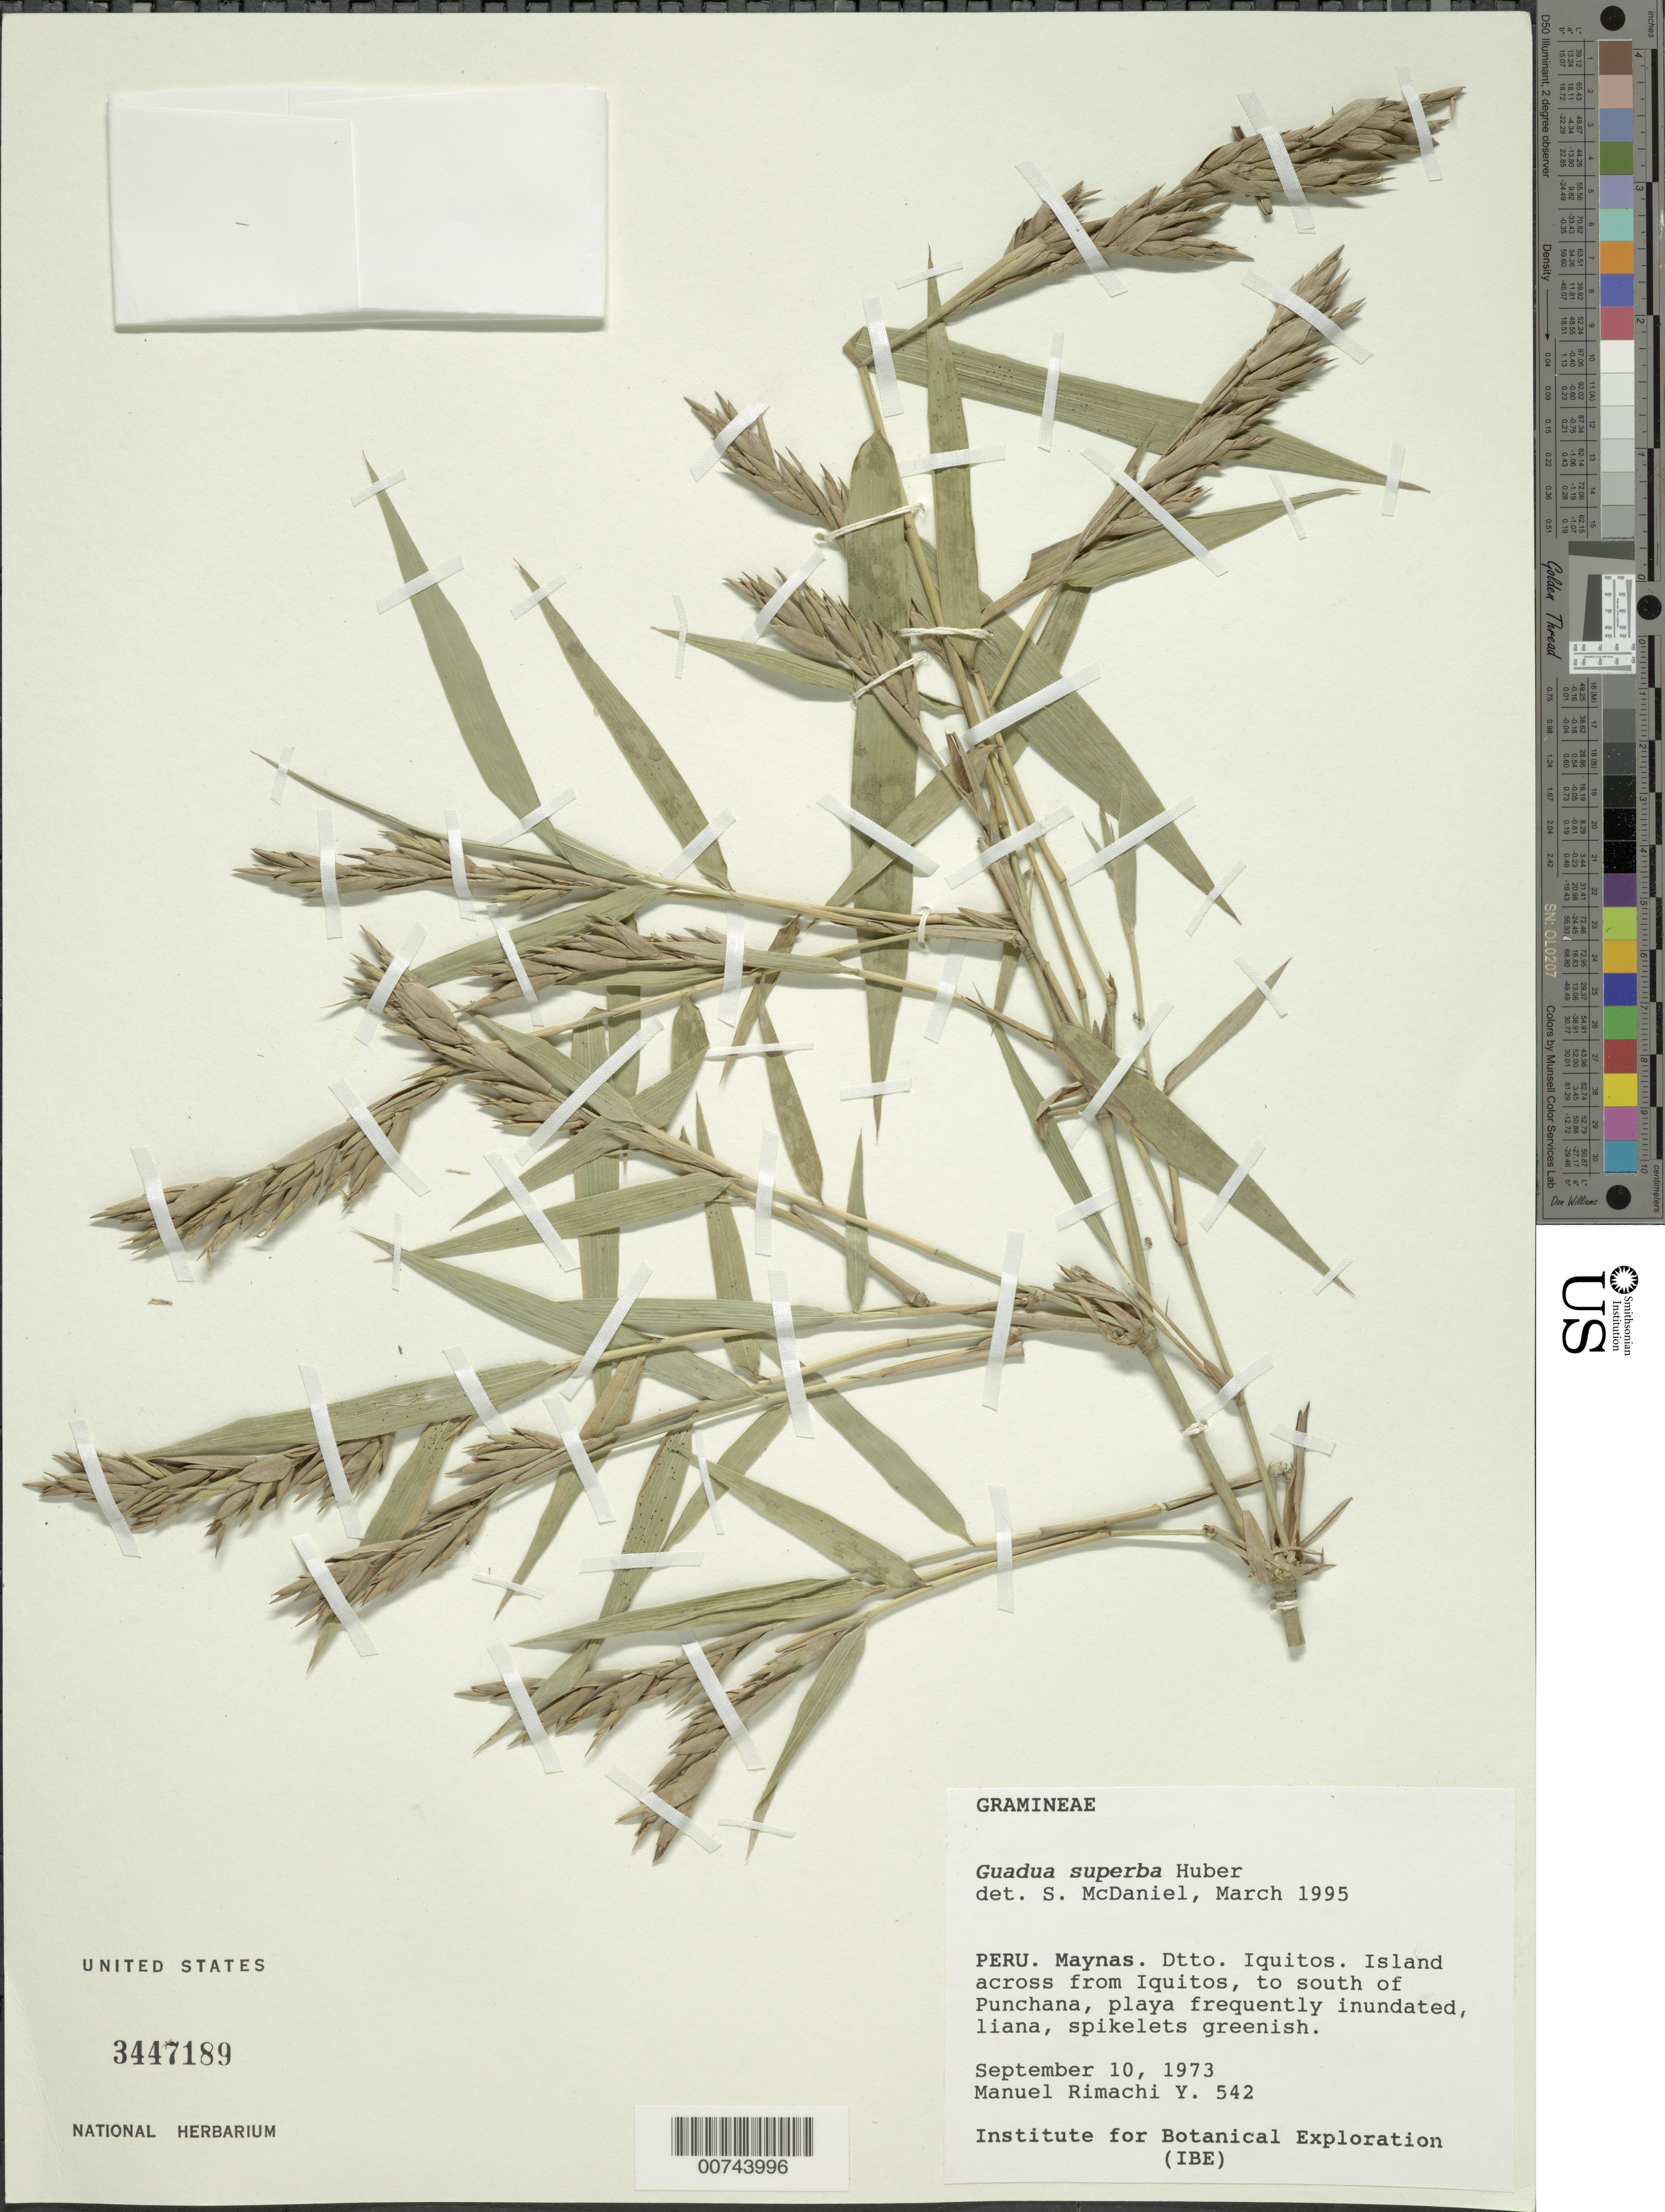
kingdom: Plantae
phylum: Tracheophyta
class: Liliopsida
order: Poales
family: Poaceae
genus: Guadua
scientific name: Guadua superba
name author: Huber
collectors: M. Rimachi Y.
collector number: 542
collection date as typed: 10 Sep 1973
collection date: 1973-09-10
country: Peru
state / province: Loreto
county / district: Maynas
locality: Iquitos, S of Punchana.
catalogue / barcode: US 3447189